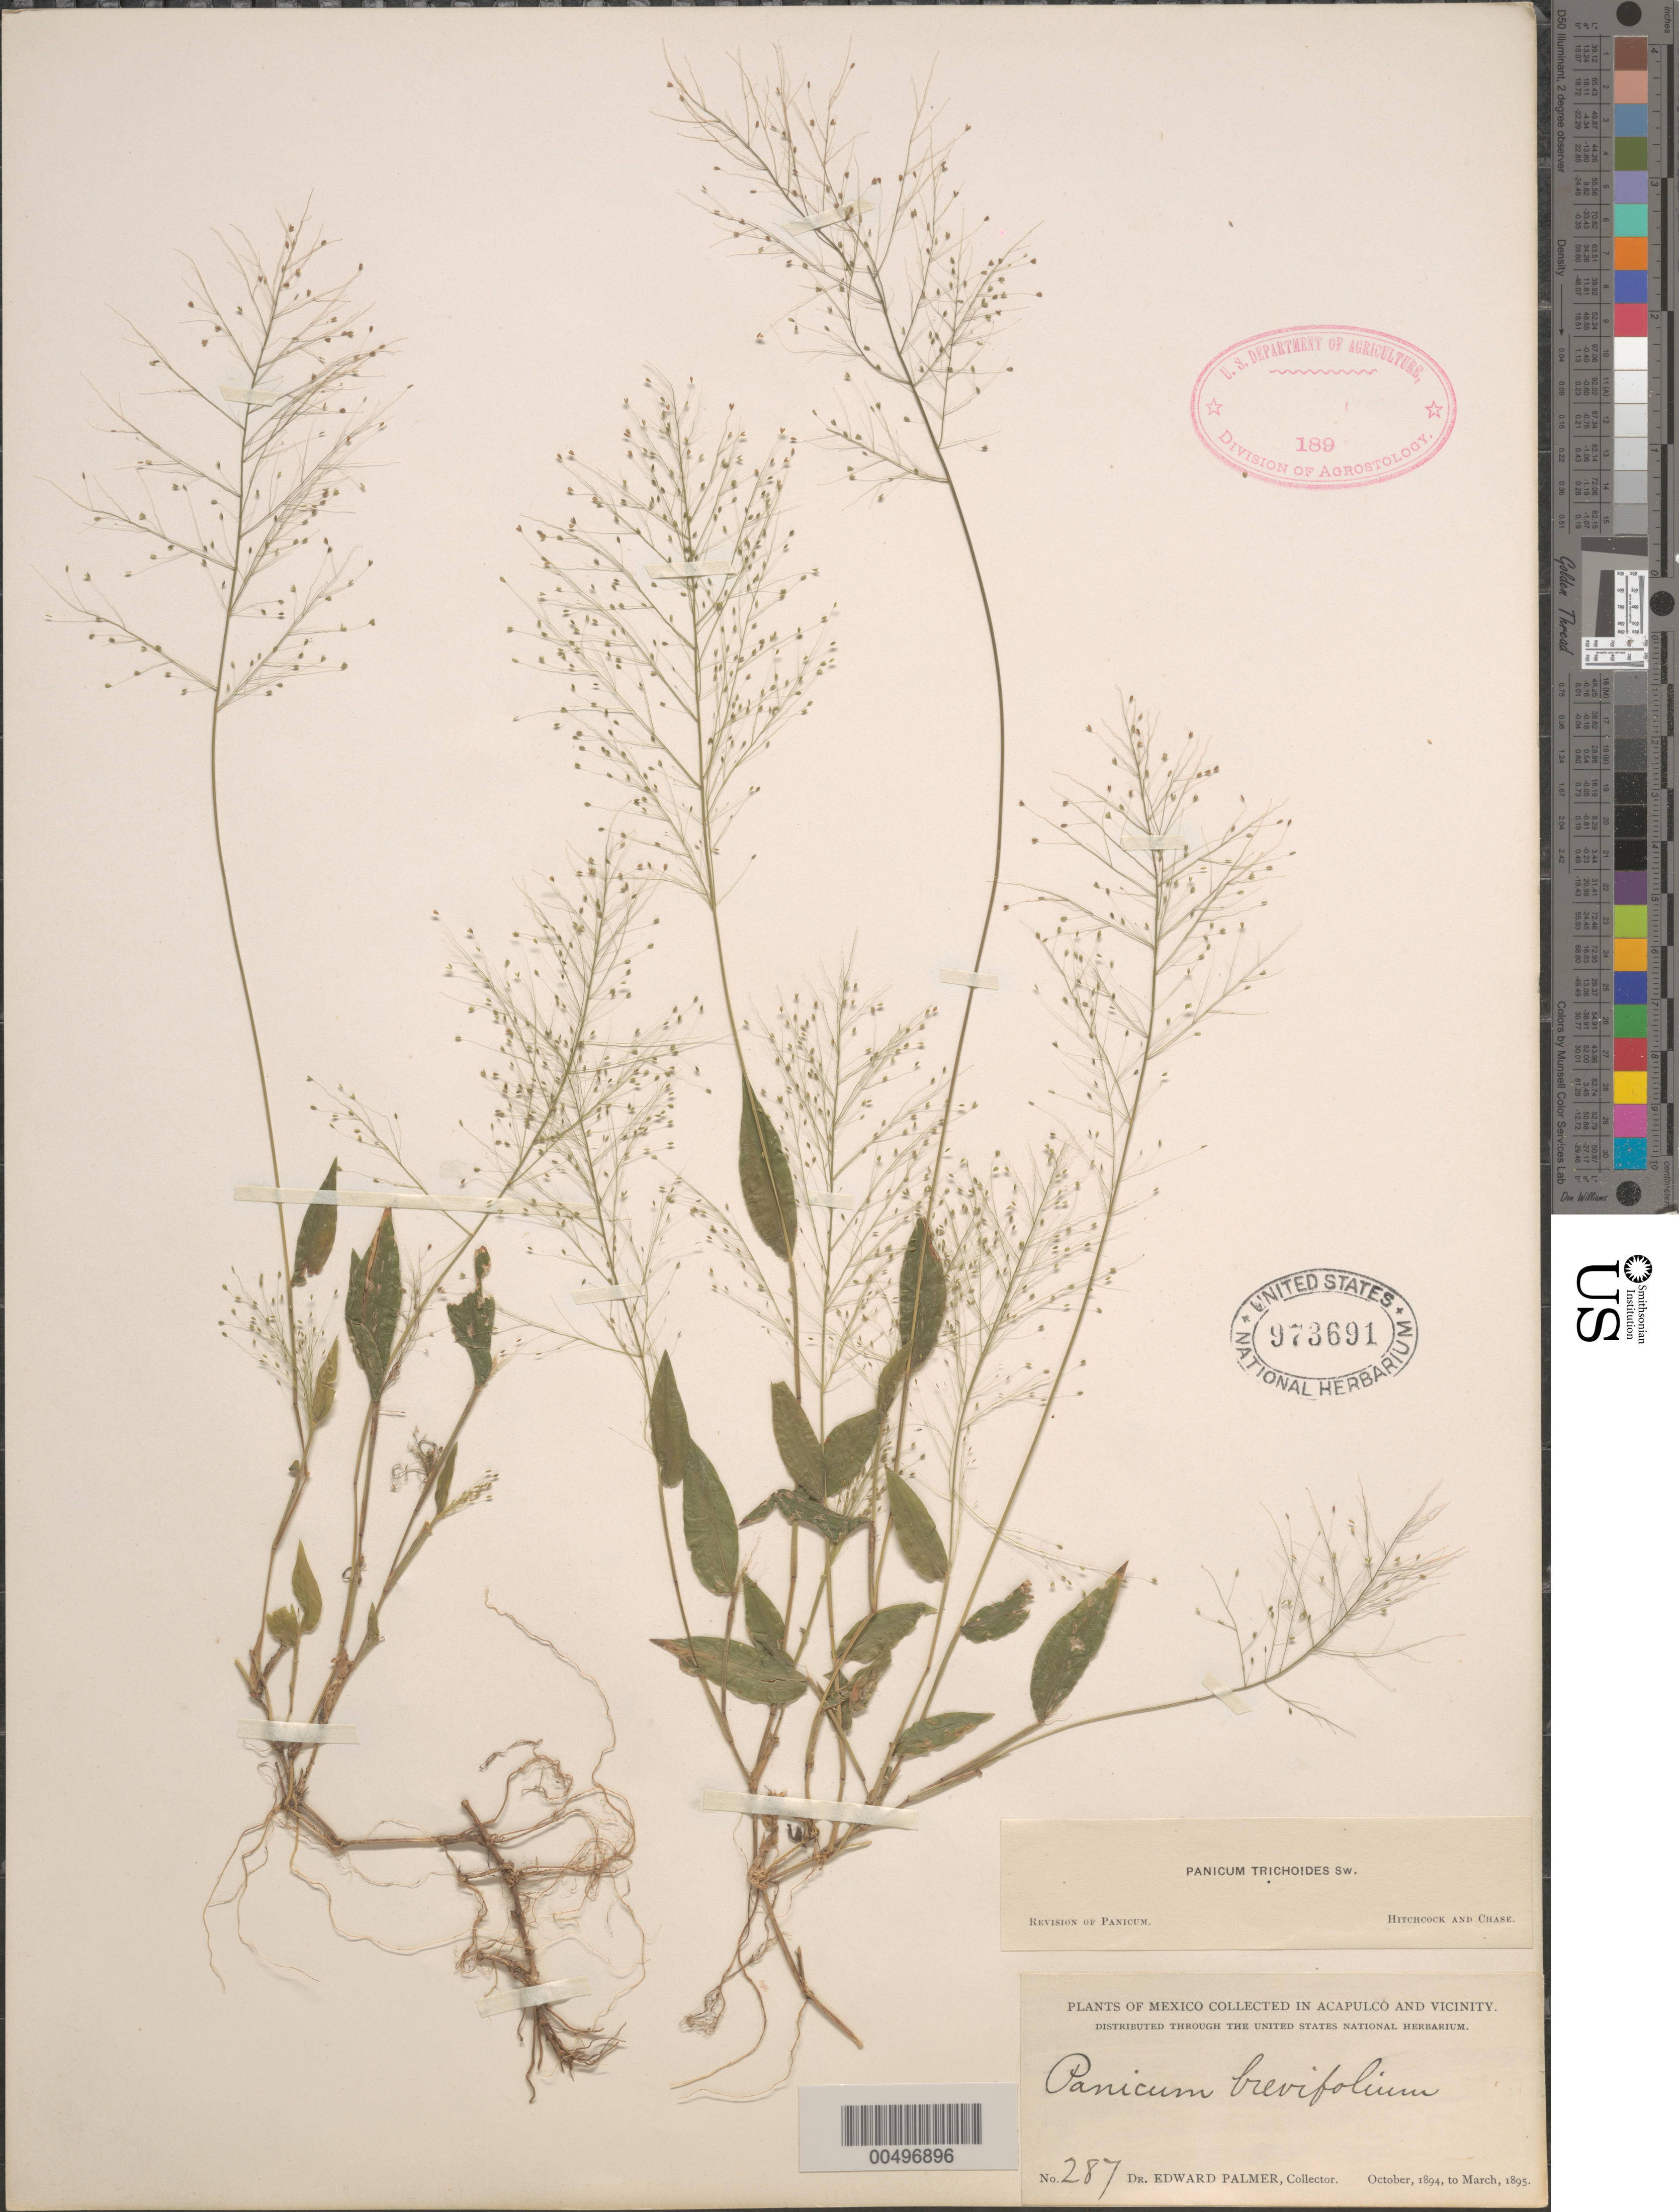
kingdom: Plantae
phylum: Tracheophyta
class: Liliopsida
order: Poales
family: Poaceae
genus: Panicum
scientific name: Panicum trichoides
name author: Sw.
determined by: Hitchcock, A. S.; Chase, [M.] A.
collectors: E. Palmer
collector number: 287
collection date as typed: Oct 1894 to Mar 1895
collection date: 1894-10/1895-03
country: Mexico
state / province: Guerrero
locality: Acapulco & vicinity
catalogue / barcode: US 973691